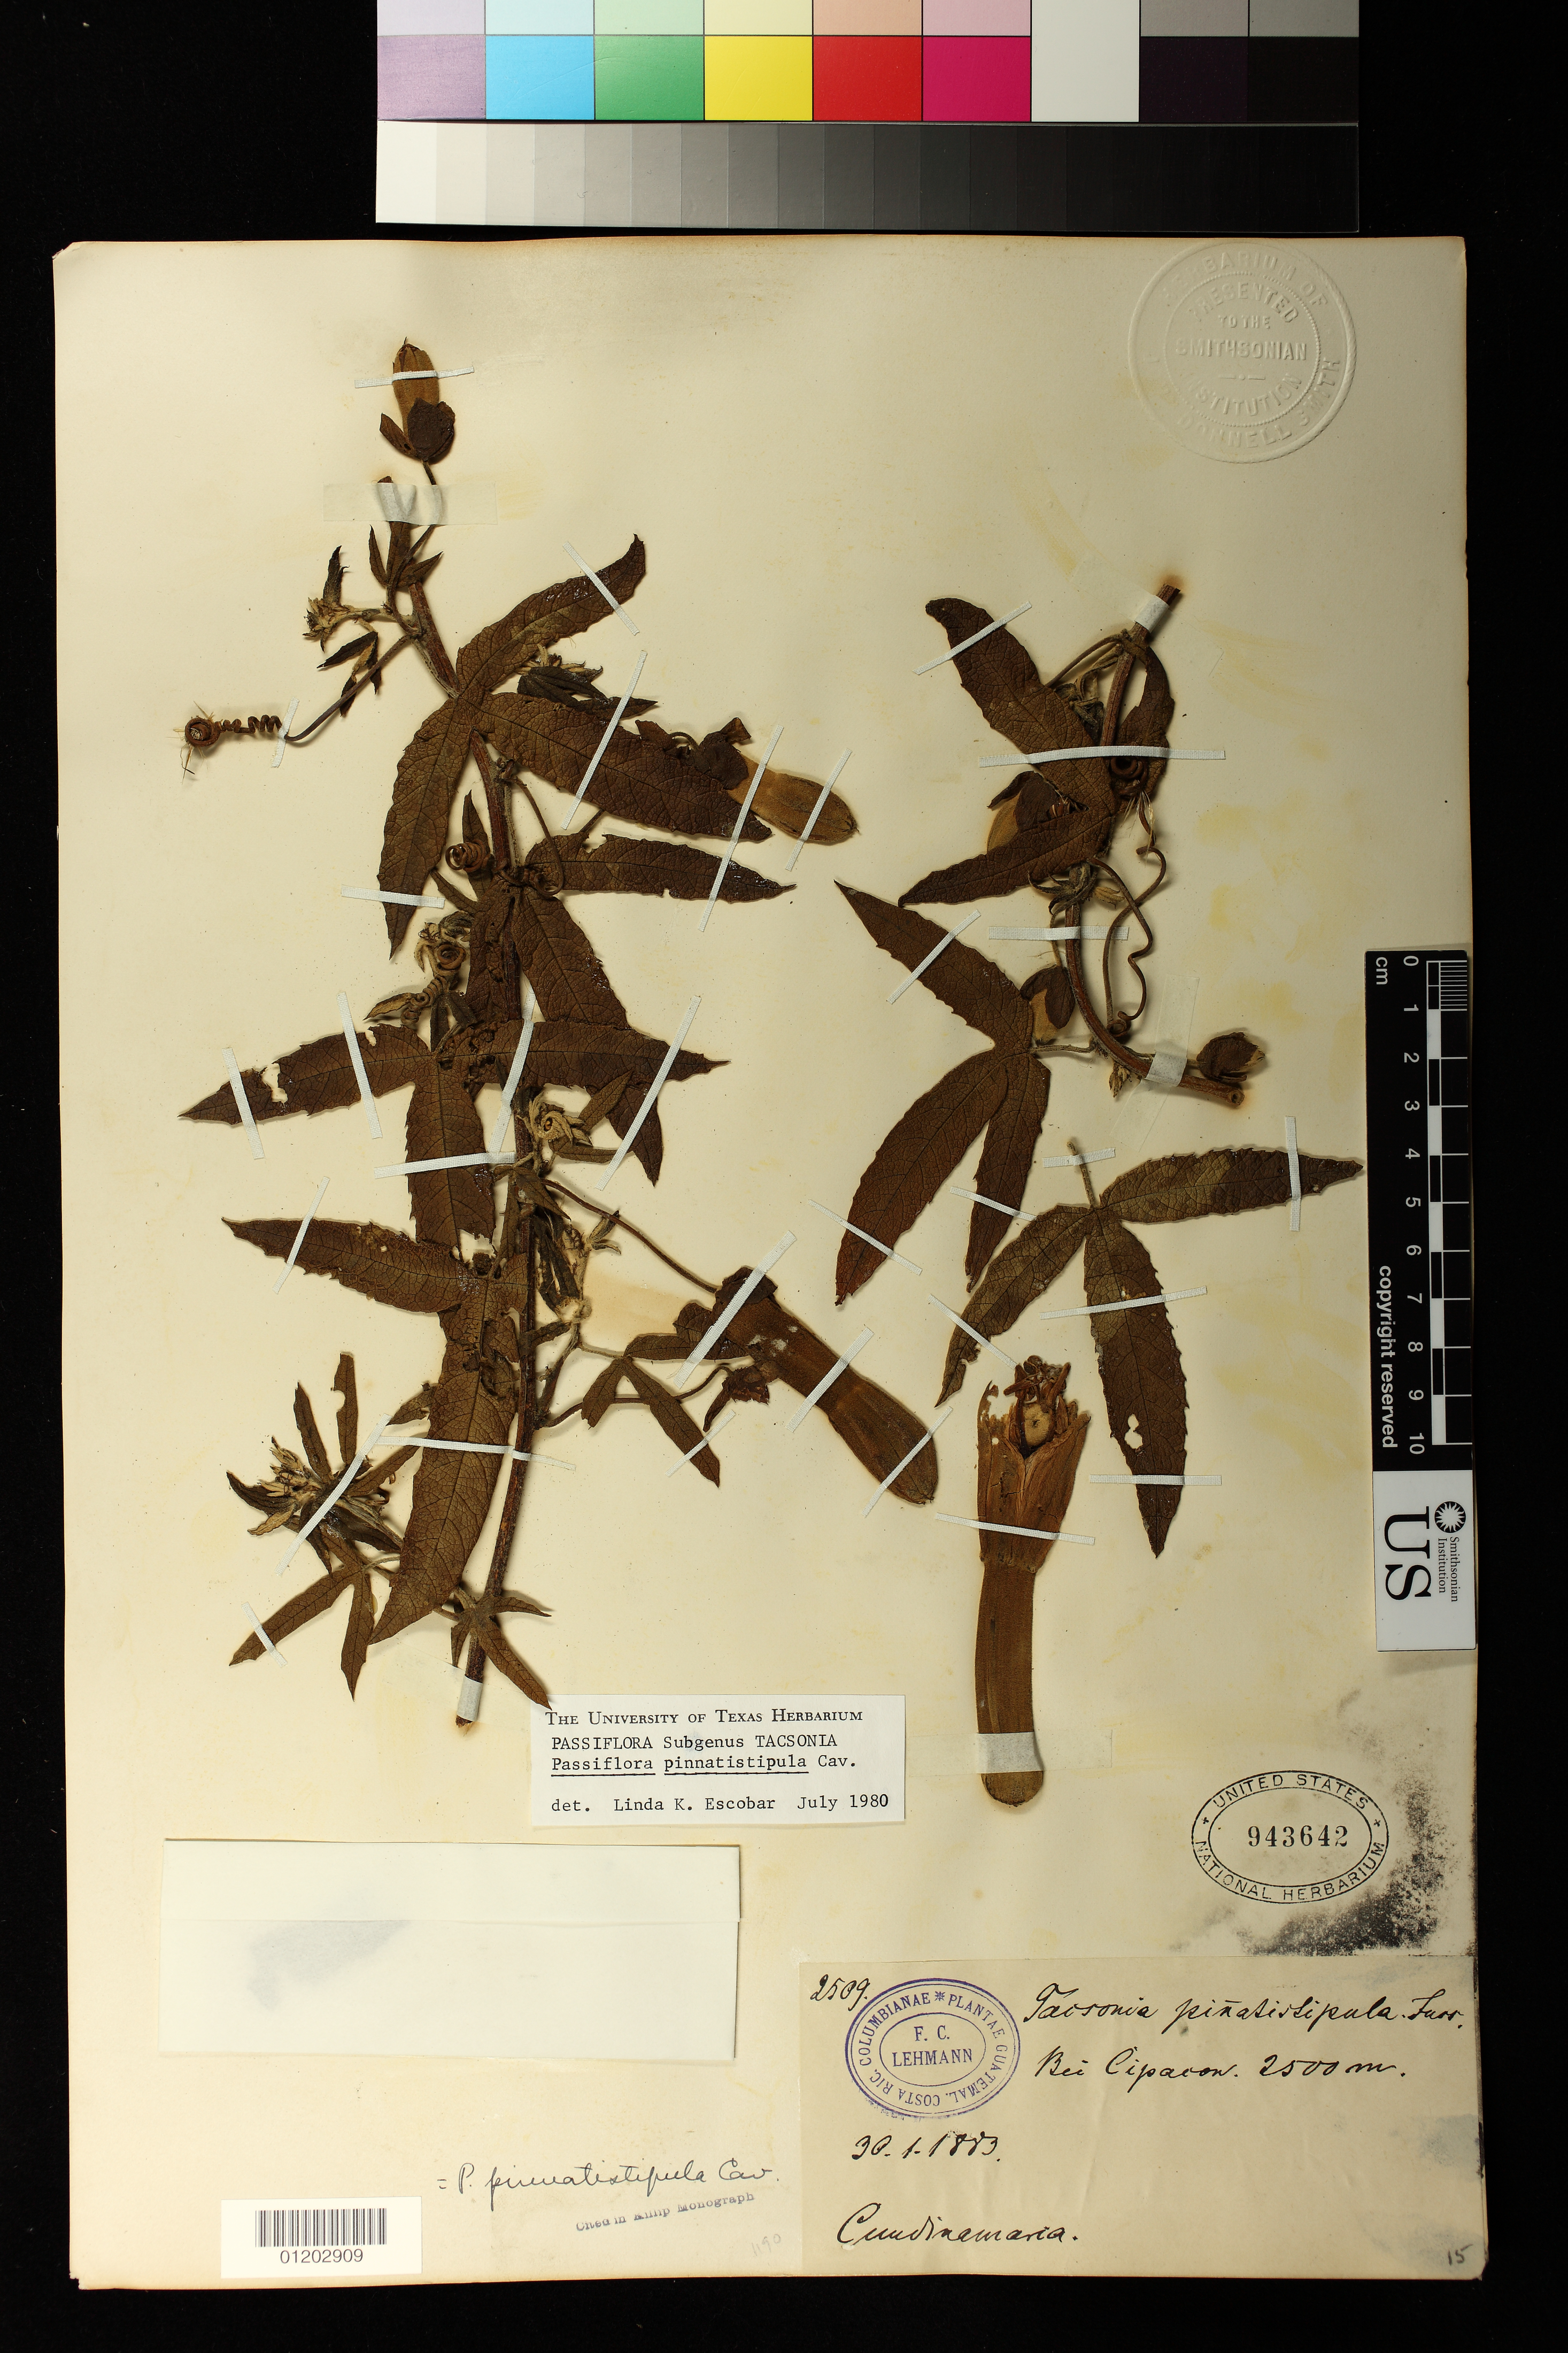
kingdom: Plantae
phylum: Tracheophyta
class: Magnoliopsida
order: Malpighiales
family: Passifloraceae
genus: Passiflora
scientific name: Passiflora pinnatistipula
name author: Cav.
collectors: F. C. Lehmann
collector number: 2509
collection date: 1883-01-30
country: Colombia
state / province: Cundinamarca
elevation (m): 2500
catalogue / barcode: US 943642